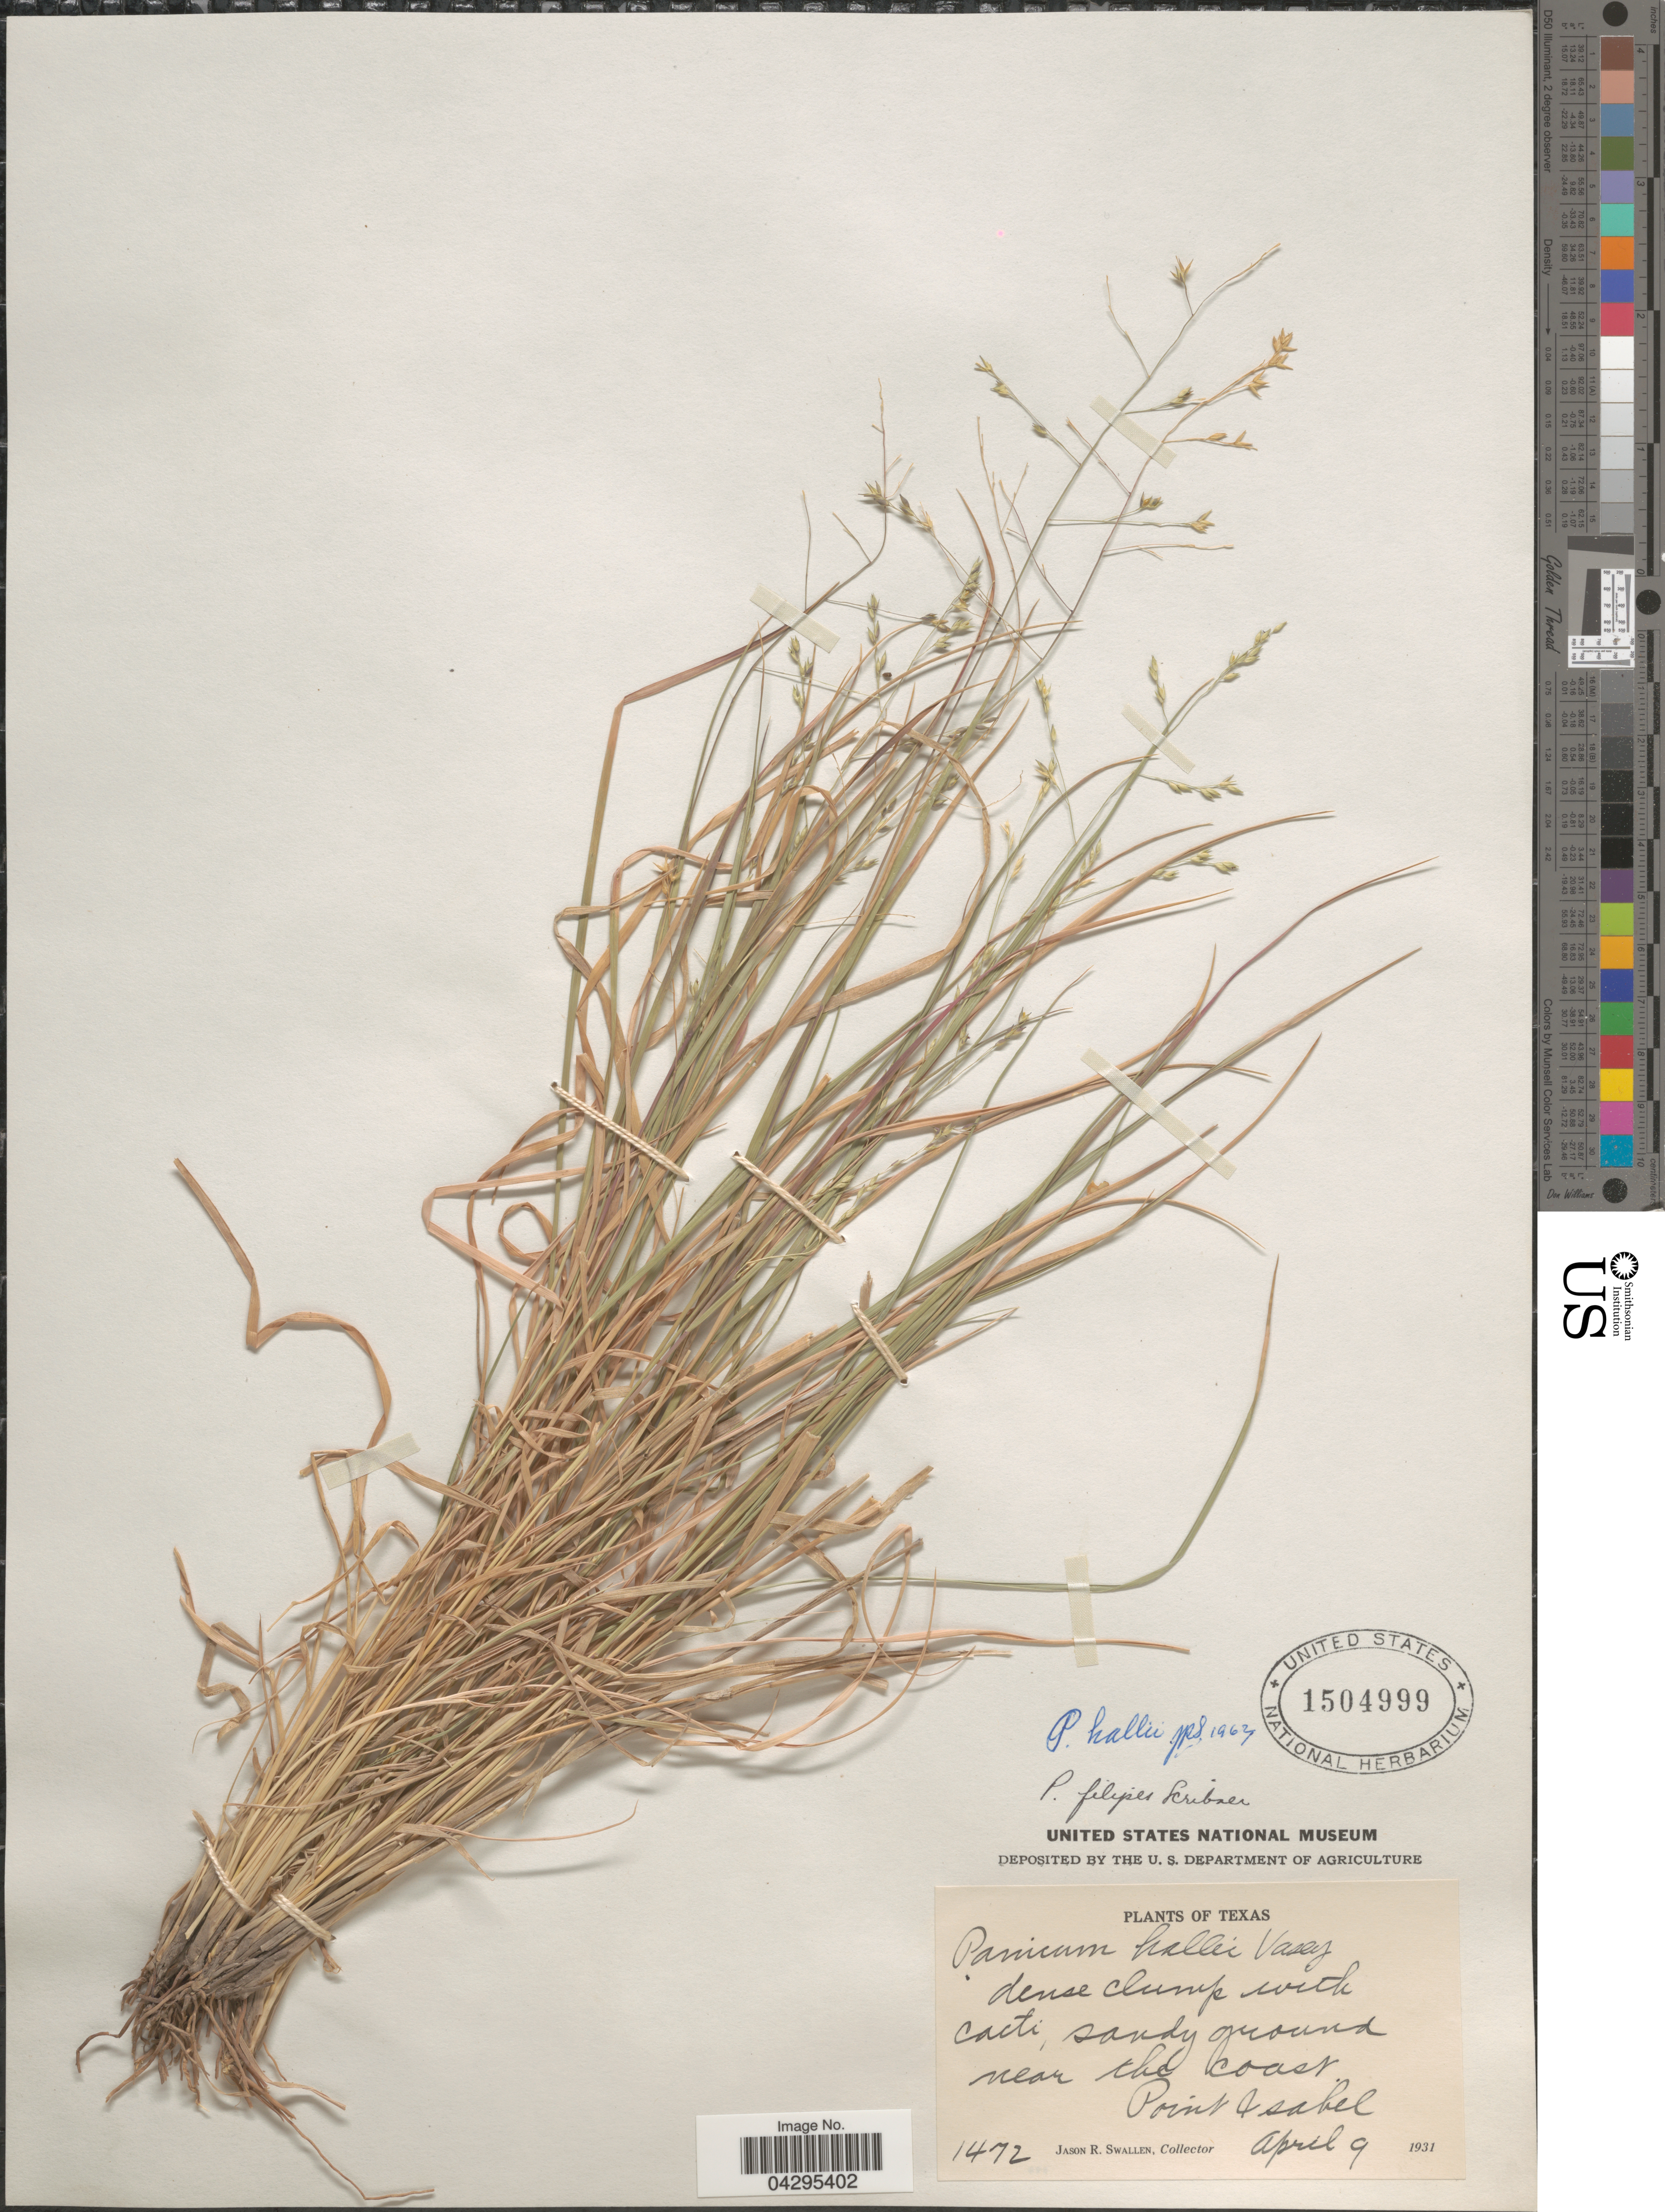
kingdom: Plantae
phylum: Tracheophyta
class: Liliopsida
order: Poales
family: Poaceae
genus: Panicum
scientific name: Panicum hallii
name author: Vasey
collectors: J. R. Swallen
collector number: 1472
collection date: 1931-04-09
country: United States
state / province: Texas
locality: Sandy ground near the coast. Point Isabel.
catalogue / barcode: US 1504999